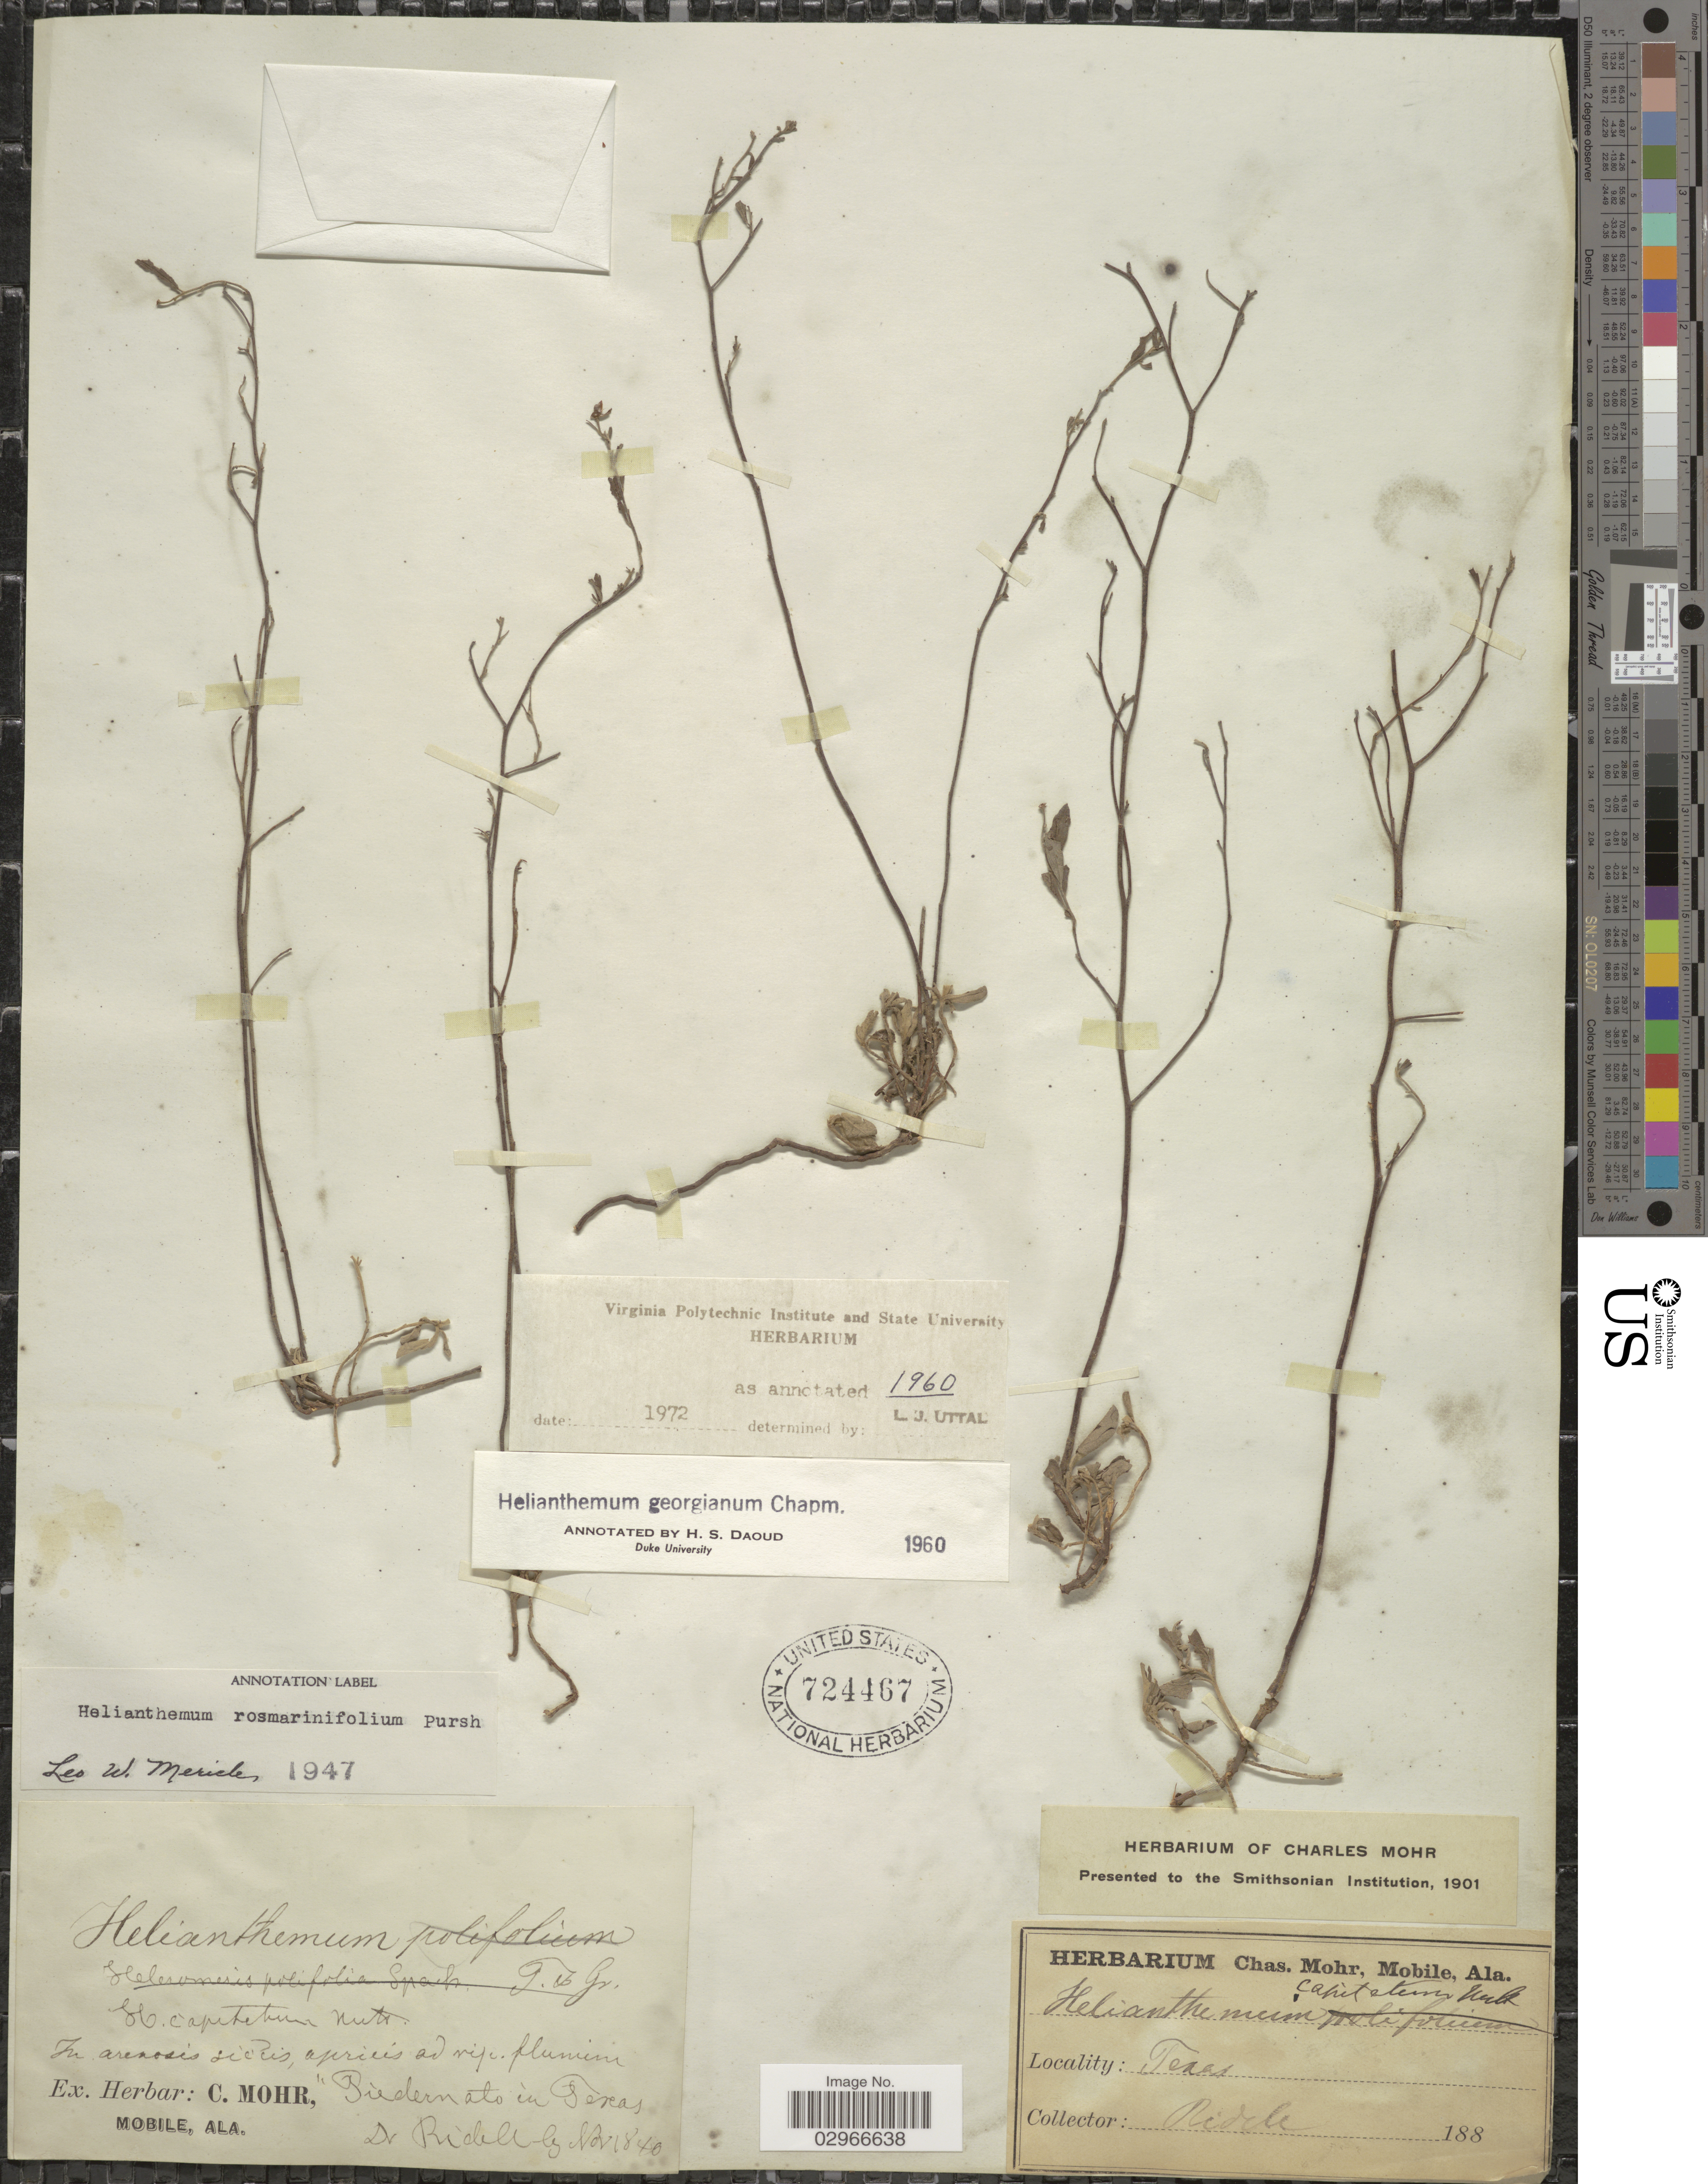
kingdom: Plantae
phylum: Tracheophyta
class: Magnoliopsida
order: Malvales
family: Cistaceae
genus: Helianthemum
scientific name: Helianthemum georgianum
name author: Chapm.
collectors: -. Ridele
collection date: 1840-11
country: United States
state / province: Texas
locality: Piedernato.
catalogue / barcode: US 724467